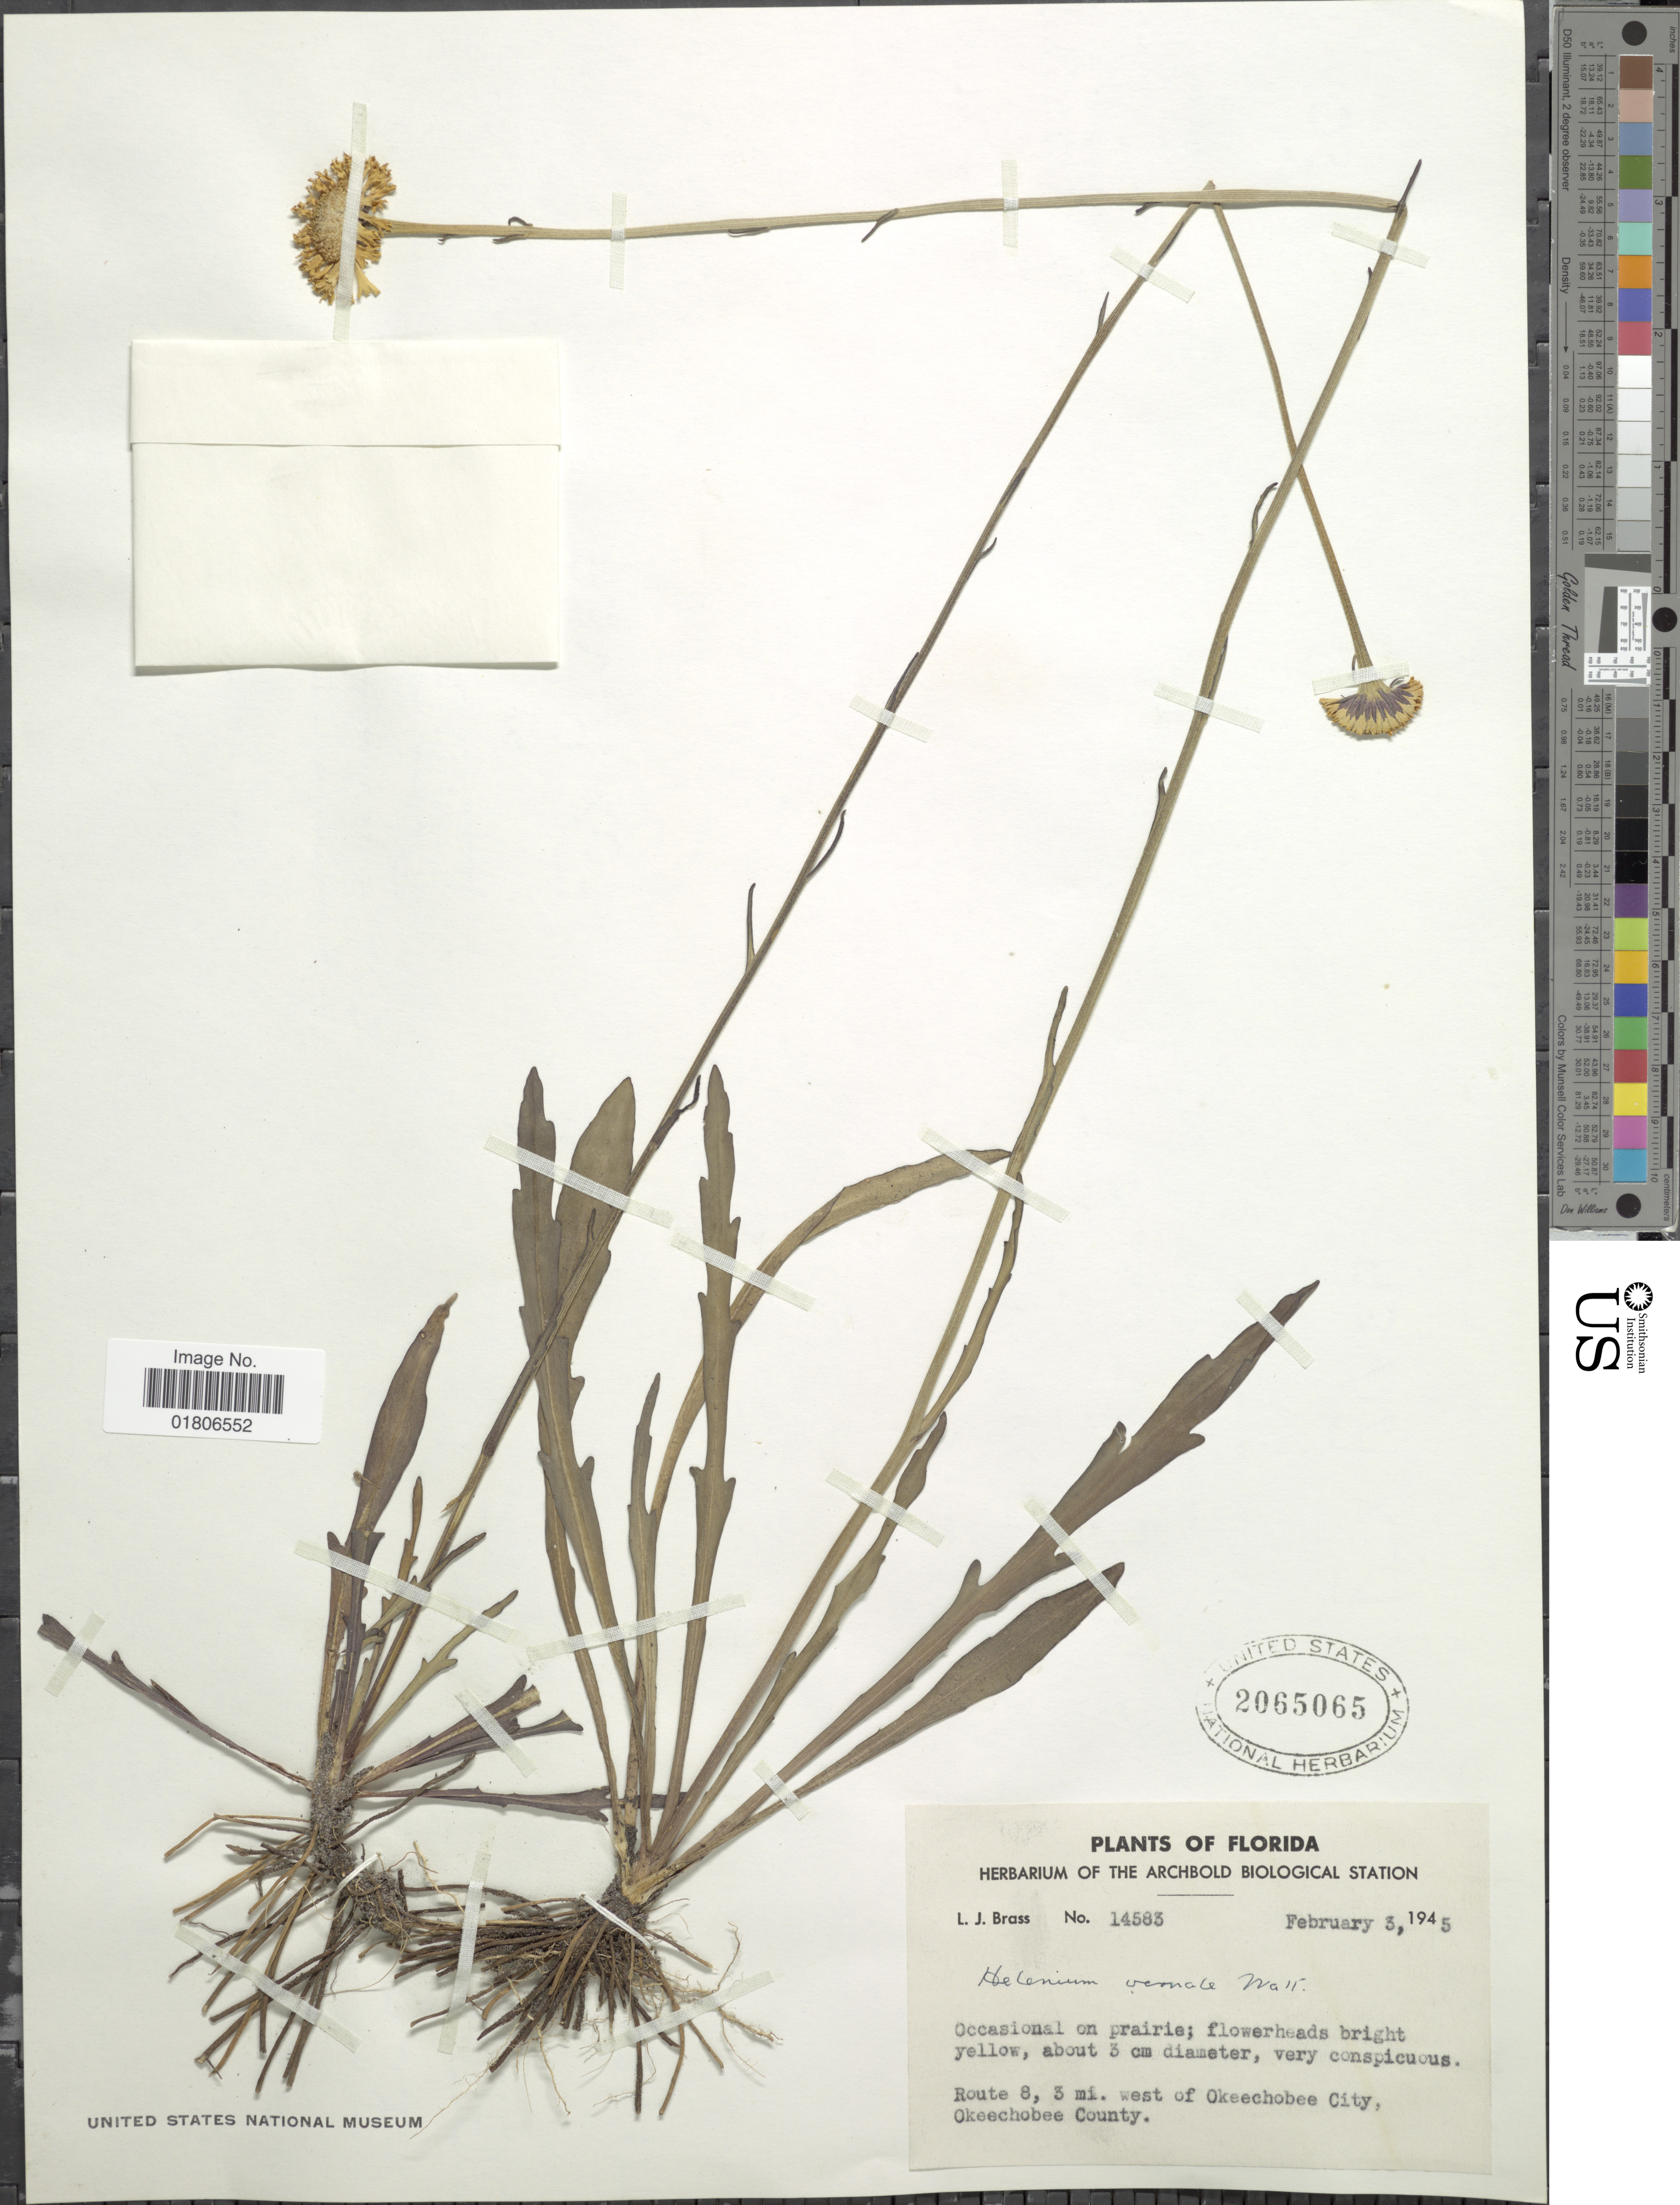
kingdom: Plantae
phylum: Tracheophyta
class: Magnoliopsida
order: Asterales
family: Asteraceae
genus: Helenium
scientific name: Helenium vernale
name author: Walter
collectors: L. J. Brass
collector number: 14583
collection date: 1945-02-03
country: United States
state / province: Florida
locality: Route 8, 3 mi. west of Okeechobee City, Okeechobee County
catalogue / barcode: US 2065065